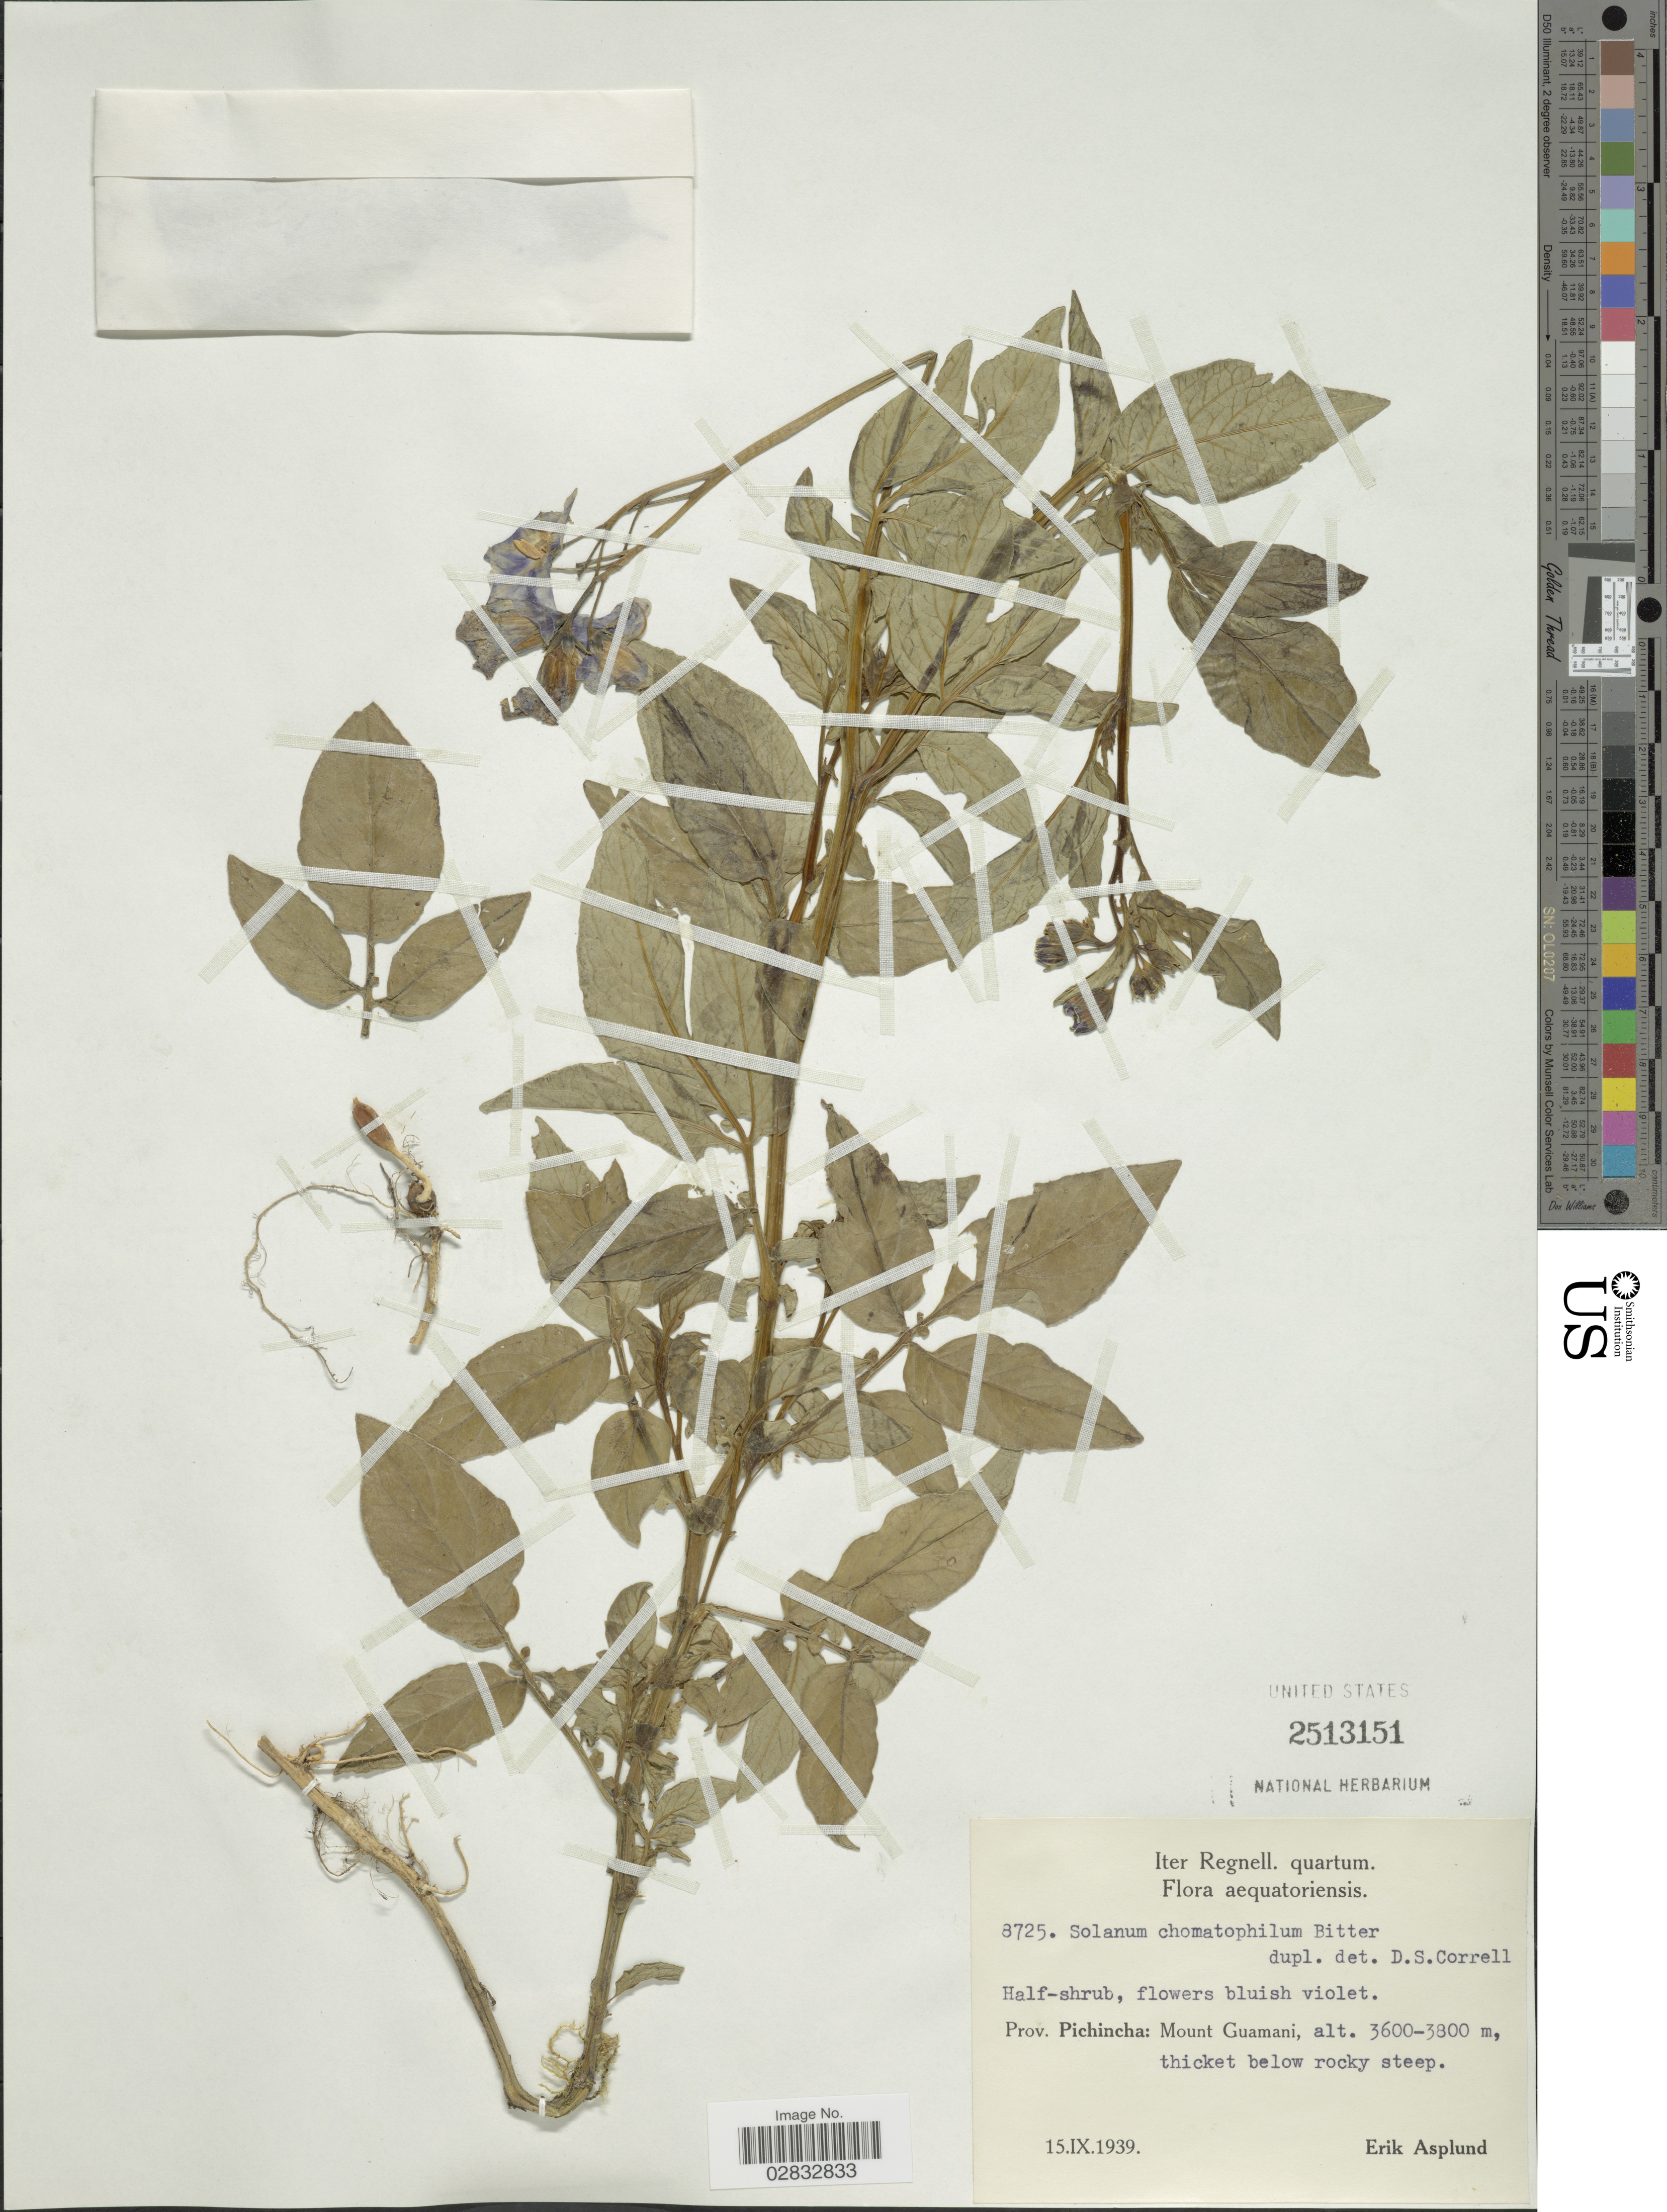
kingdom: Plantae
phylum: Tracheophyta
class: Magnoliopsida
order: Solanales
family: Solanaceae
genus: Solanum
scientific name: Solanum chlamydogynum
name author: Bitter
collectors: E. Asplund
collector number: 8725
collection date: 1939-09-15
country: Ecuador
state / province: Pichincha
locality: Mount Guamani.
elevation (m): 3600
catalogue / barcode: US 2513151